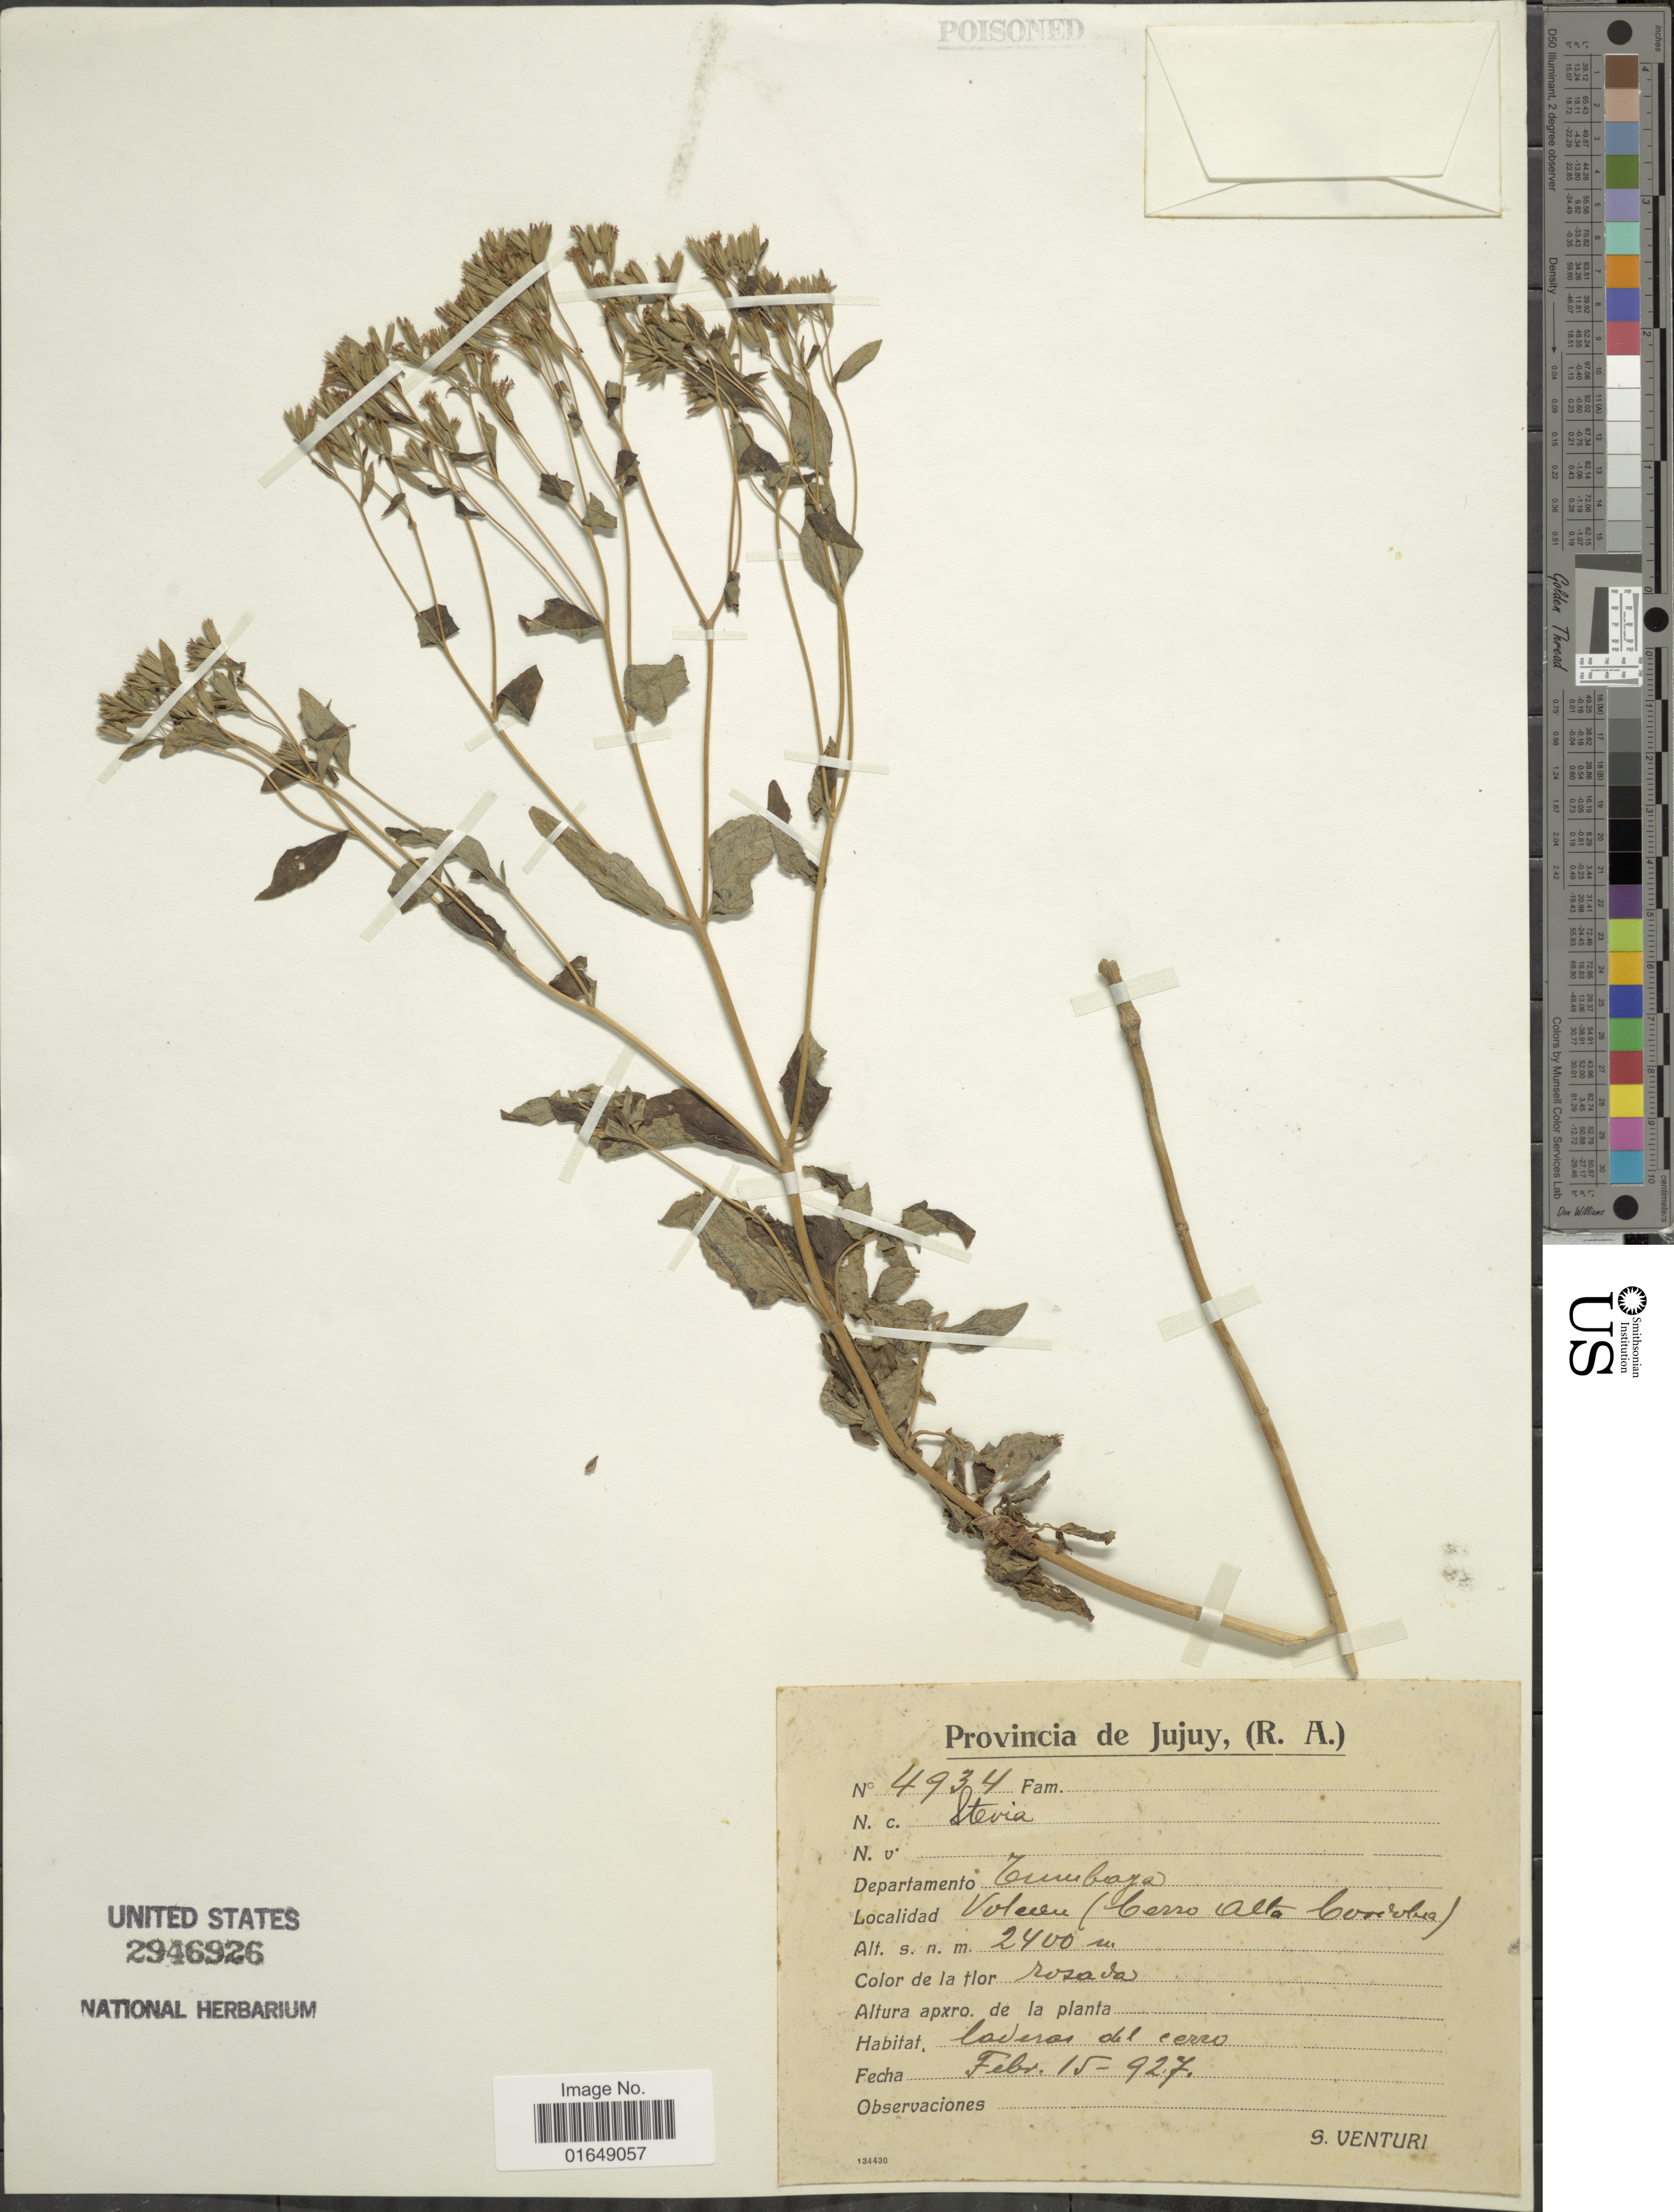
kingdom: Plantae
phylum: Tracheophyta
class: Magnoliopsida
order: Asterales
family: Asteraceae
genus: Stevia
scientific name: Stevia sp.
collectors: S. Venturi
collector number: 4934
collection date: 1927-02-15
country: Argentina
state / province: Jujuy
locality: (R.A.) Departamento Tumboya, Volcan (Cerro Alta Corioba).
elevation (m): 2400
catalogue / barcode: US 2946926